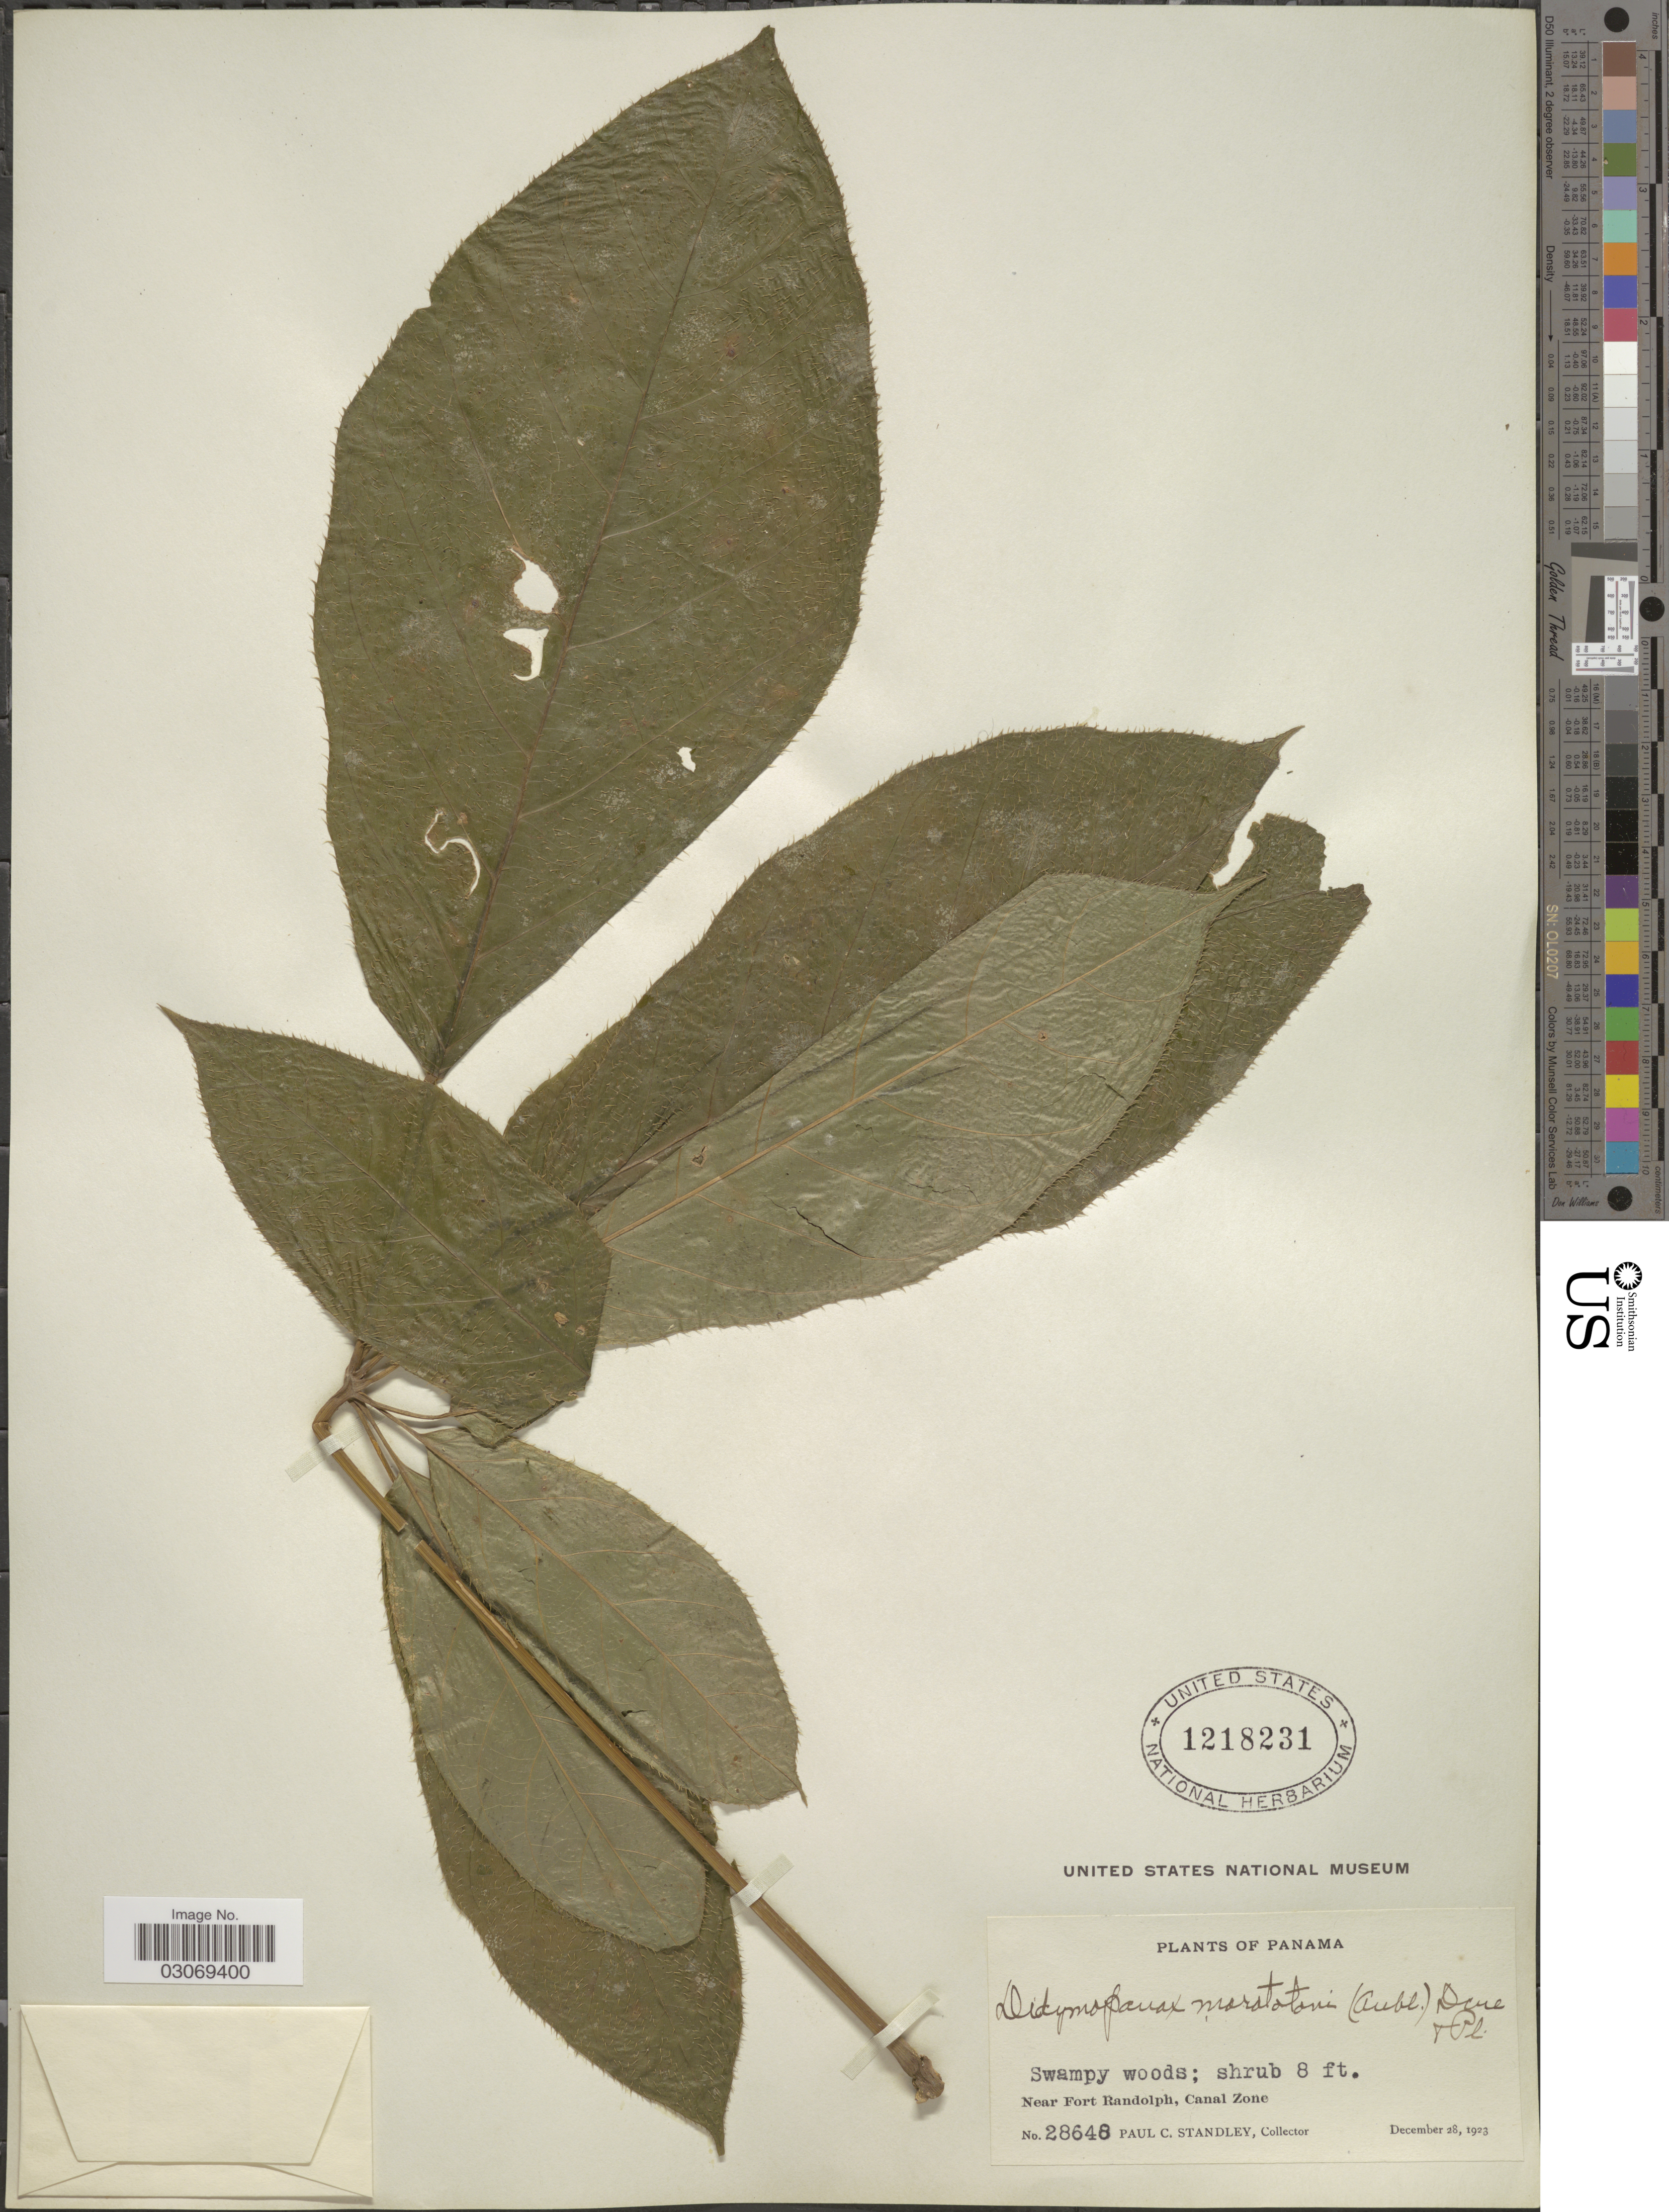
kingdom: Plantae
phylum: Tracheophyta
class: Magnoliopsida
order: Apiales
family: Araliaceae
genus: Schefflera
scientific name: Schefflera morototoni (Aubl.) Maguire, Steyerm. & Frodin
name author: (Aubl.) Maguire et al.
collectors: P. C. Standley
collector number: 28648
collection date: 1923-12-28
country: Panama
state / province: Colón / Panamá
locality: Near Fort Randolph, Canal Zone.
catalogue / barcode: US 1218231